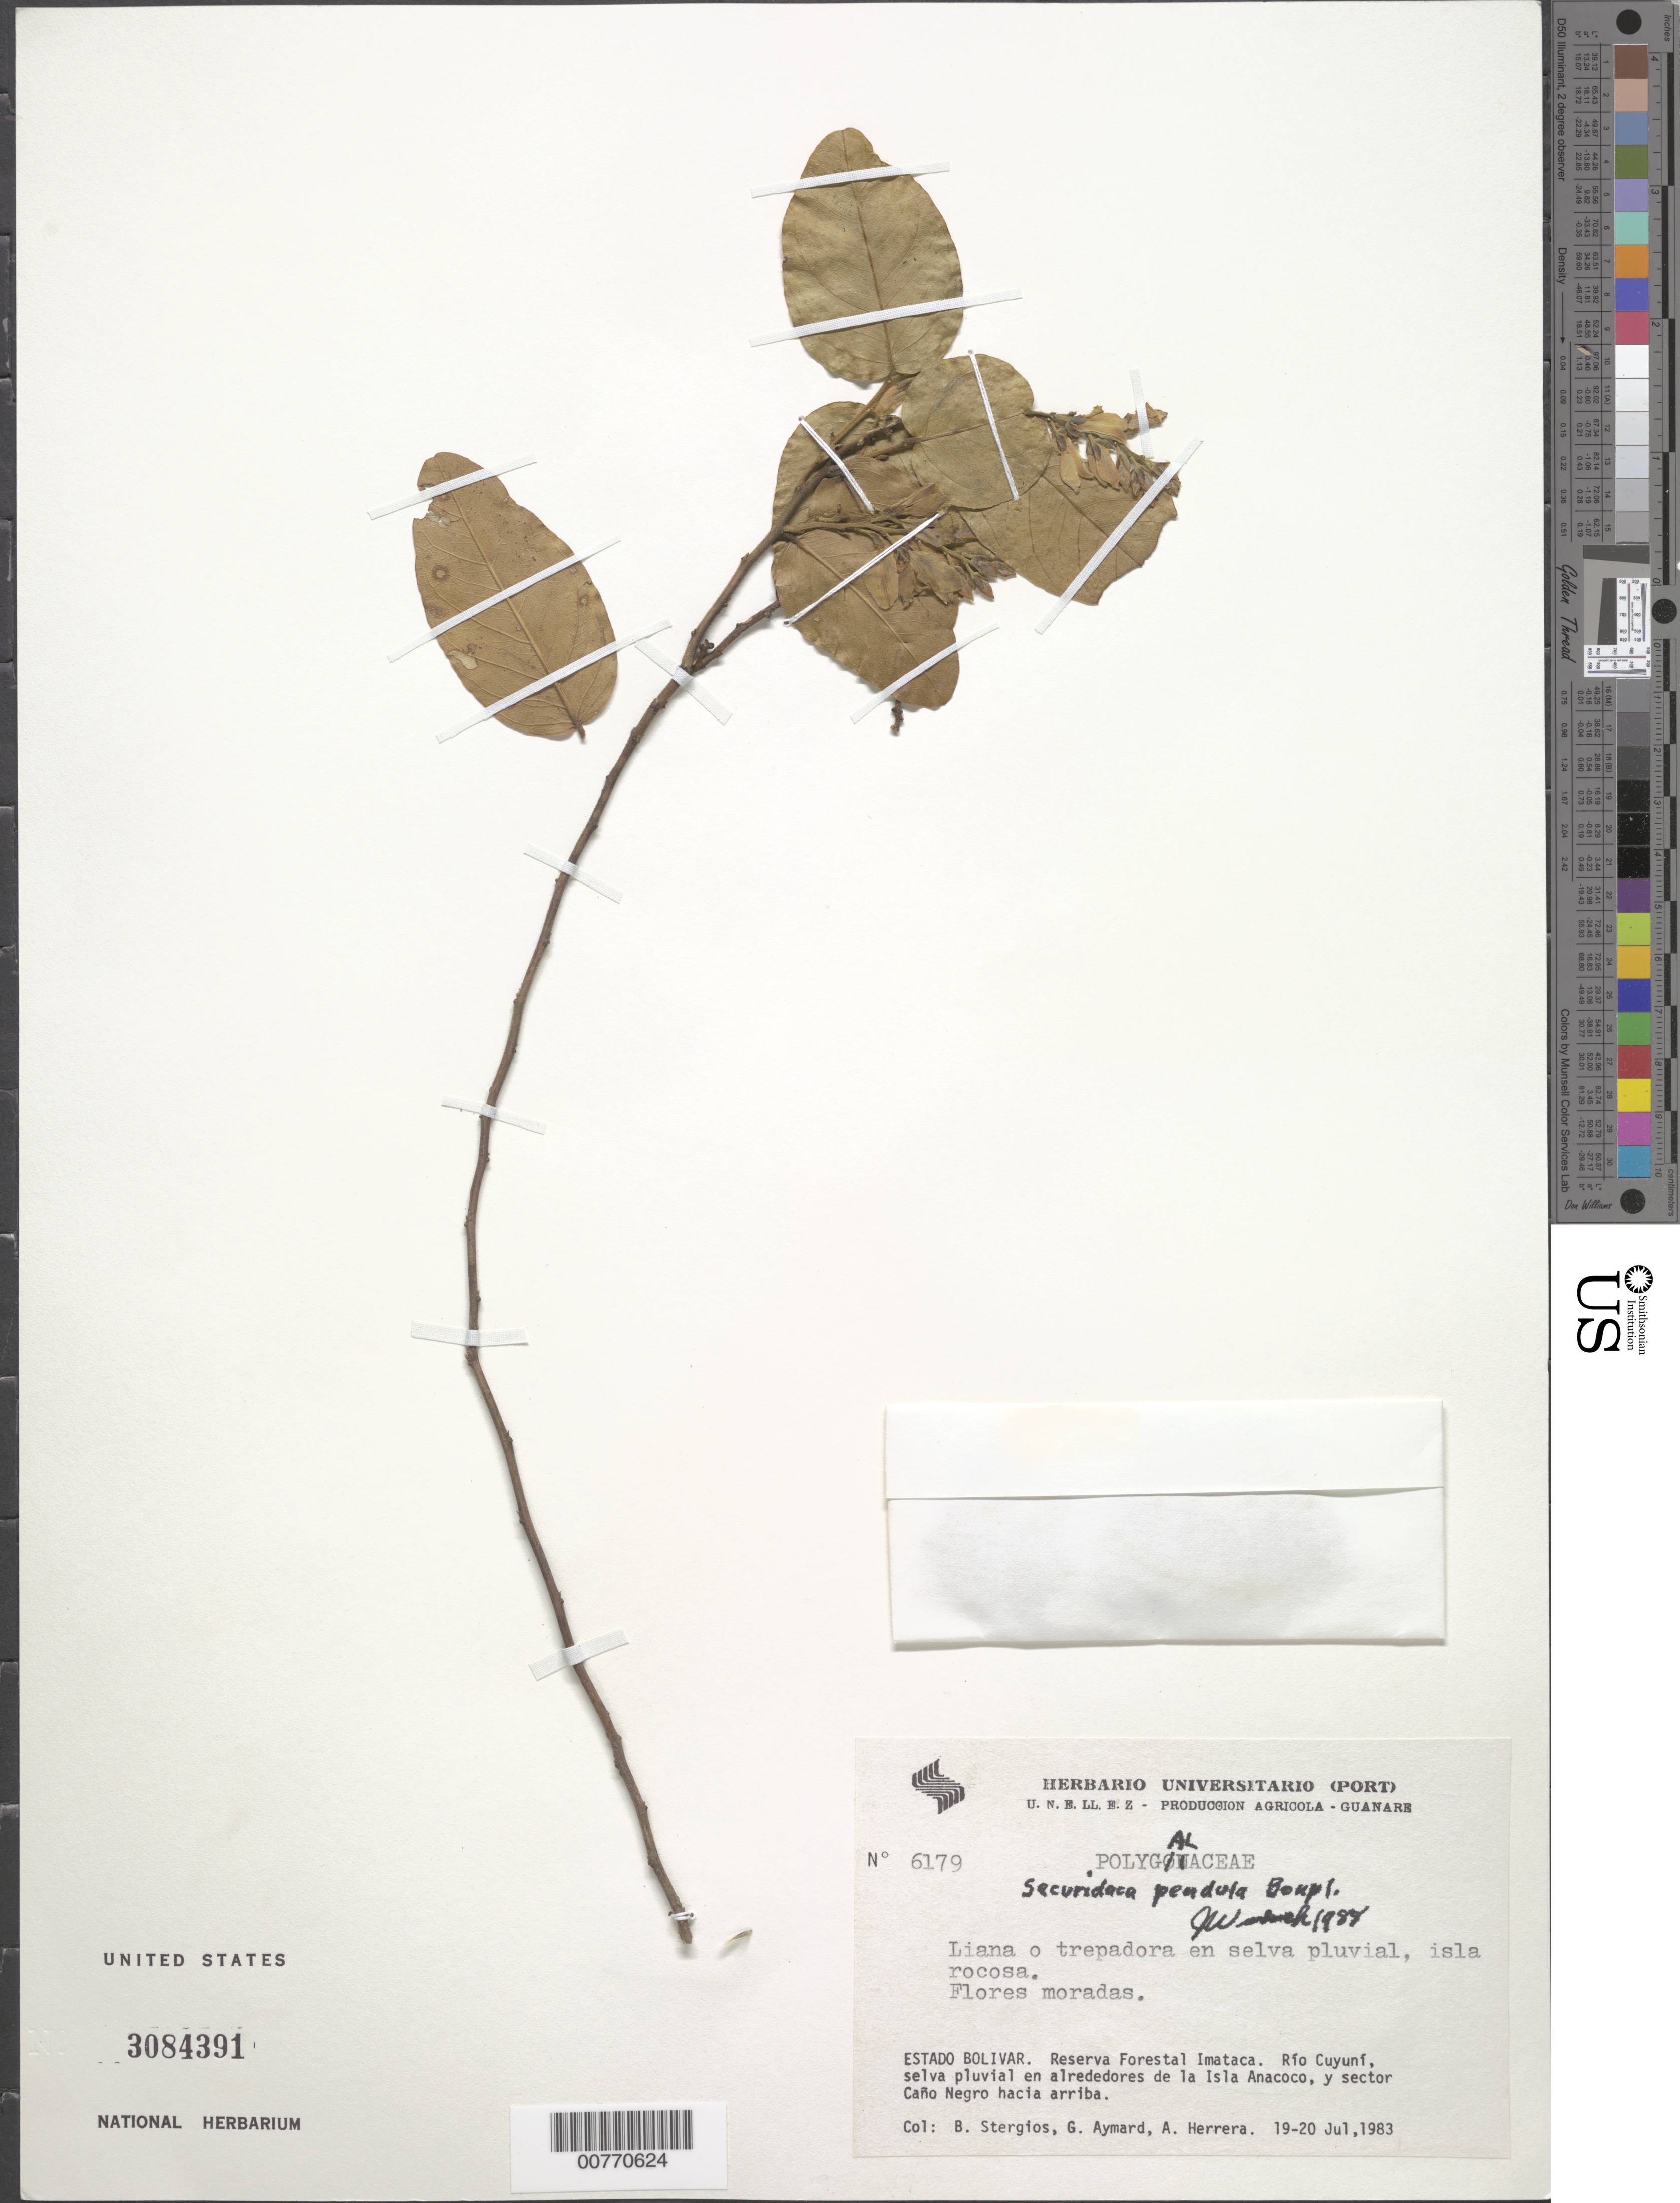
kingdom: Plantae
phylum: Tracheophyta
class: Magnoliopsida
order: Fabales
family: Polygalaceae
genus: Securidaca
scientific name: Securidaca pendula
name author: Bonpl.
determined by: Wurdack, John J., (US), US (UNITED STATES)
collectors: B. G. Stergios, G. A. Aymard & A. Herrera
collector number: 6179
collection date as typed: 19-Jul-83 to 20-Jul-83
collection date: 1983-07-19/1983-07-20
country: Venezuela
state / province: Bolívar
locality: Reserva Forestal Imataca, Rio Cuyuni; en alrededores de la Isla Anacoco y sector Cano Negro hacia arriba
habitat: Rainforest; rocky island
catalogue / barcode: US 3084391